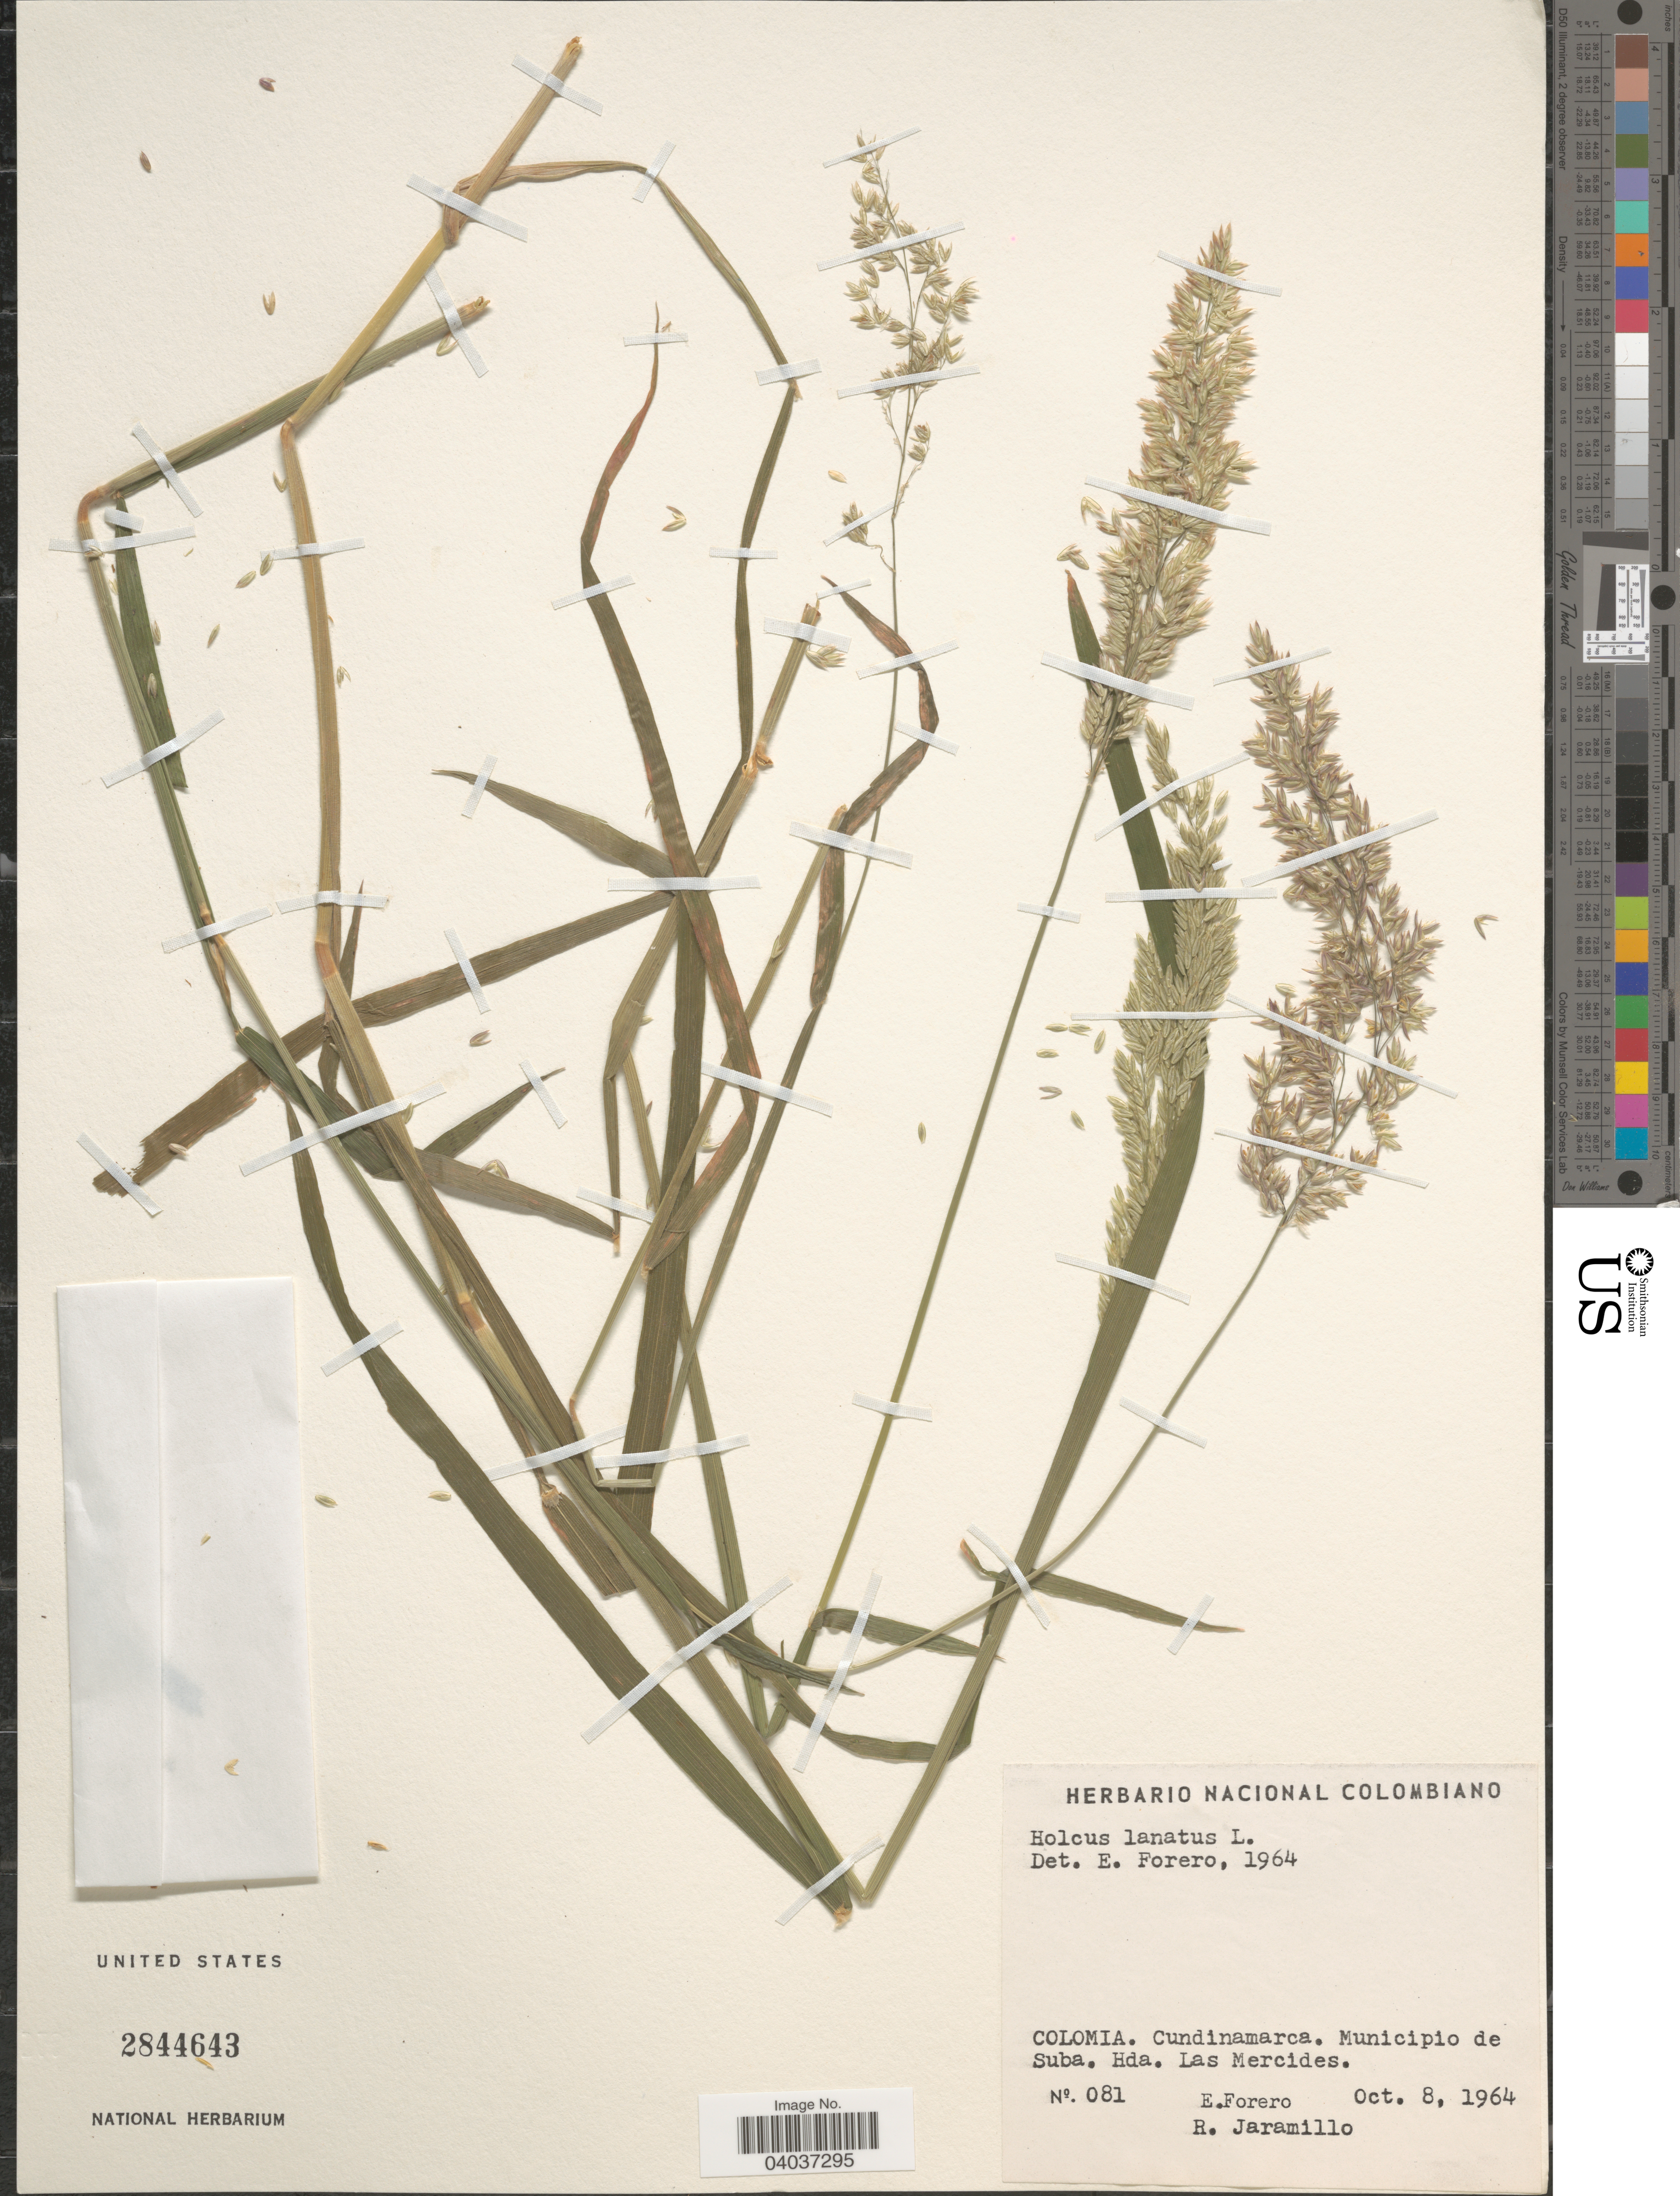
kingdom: Plantae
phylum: Tracheophyta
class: Liliopsida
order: Poales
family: Poaceae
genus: Holcus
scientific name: Holcus lanatus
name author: L.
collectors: E. Forero & R. Jaramillo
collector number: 081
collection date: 1964-10-08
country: Colombia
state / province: Cundinamarca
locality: Municipio de Suba. Hda. Las Mercides.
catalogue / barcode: US 2844643